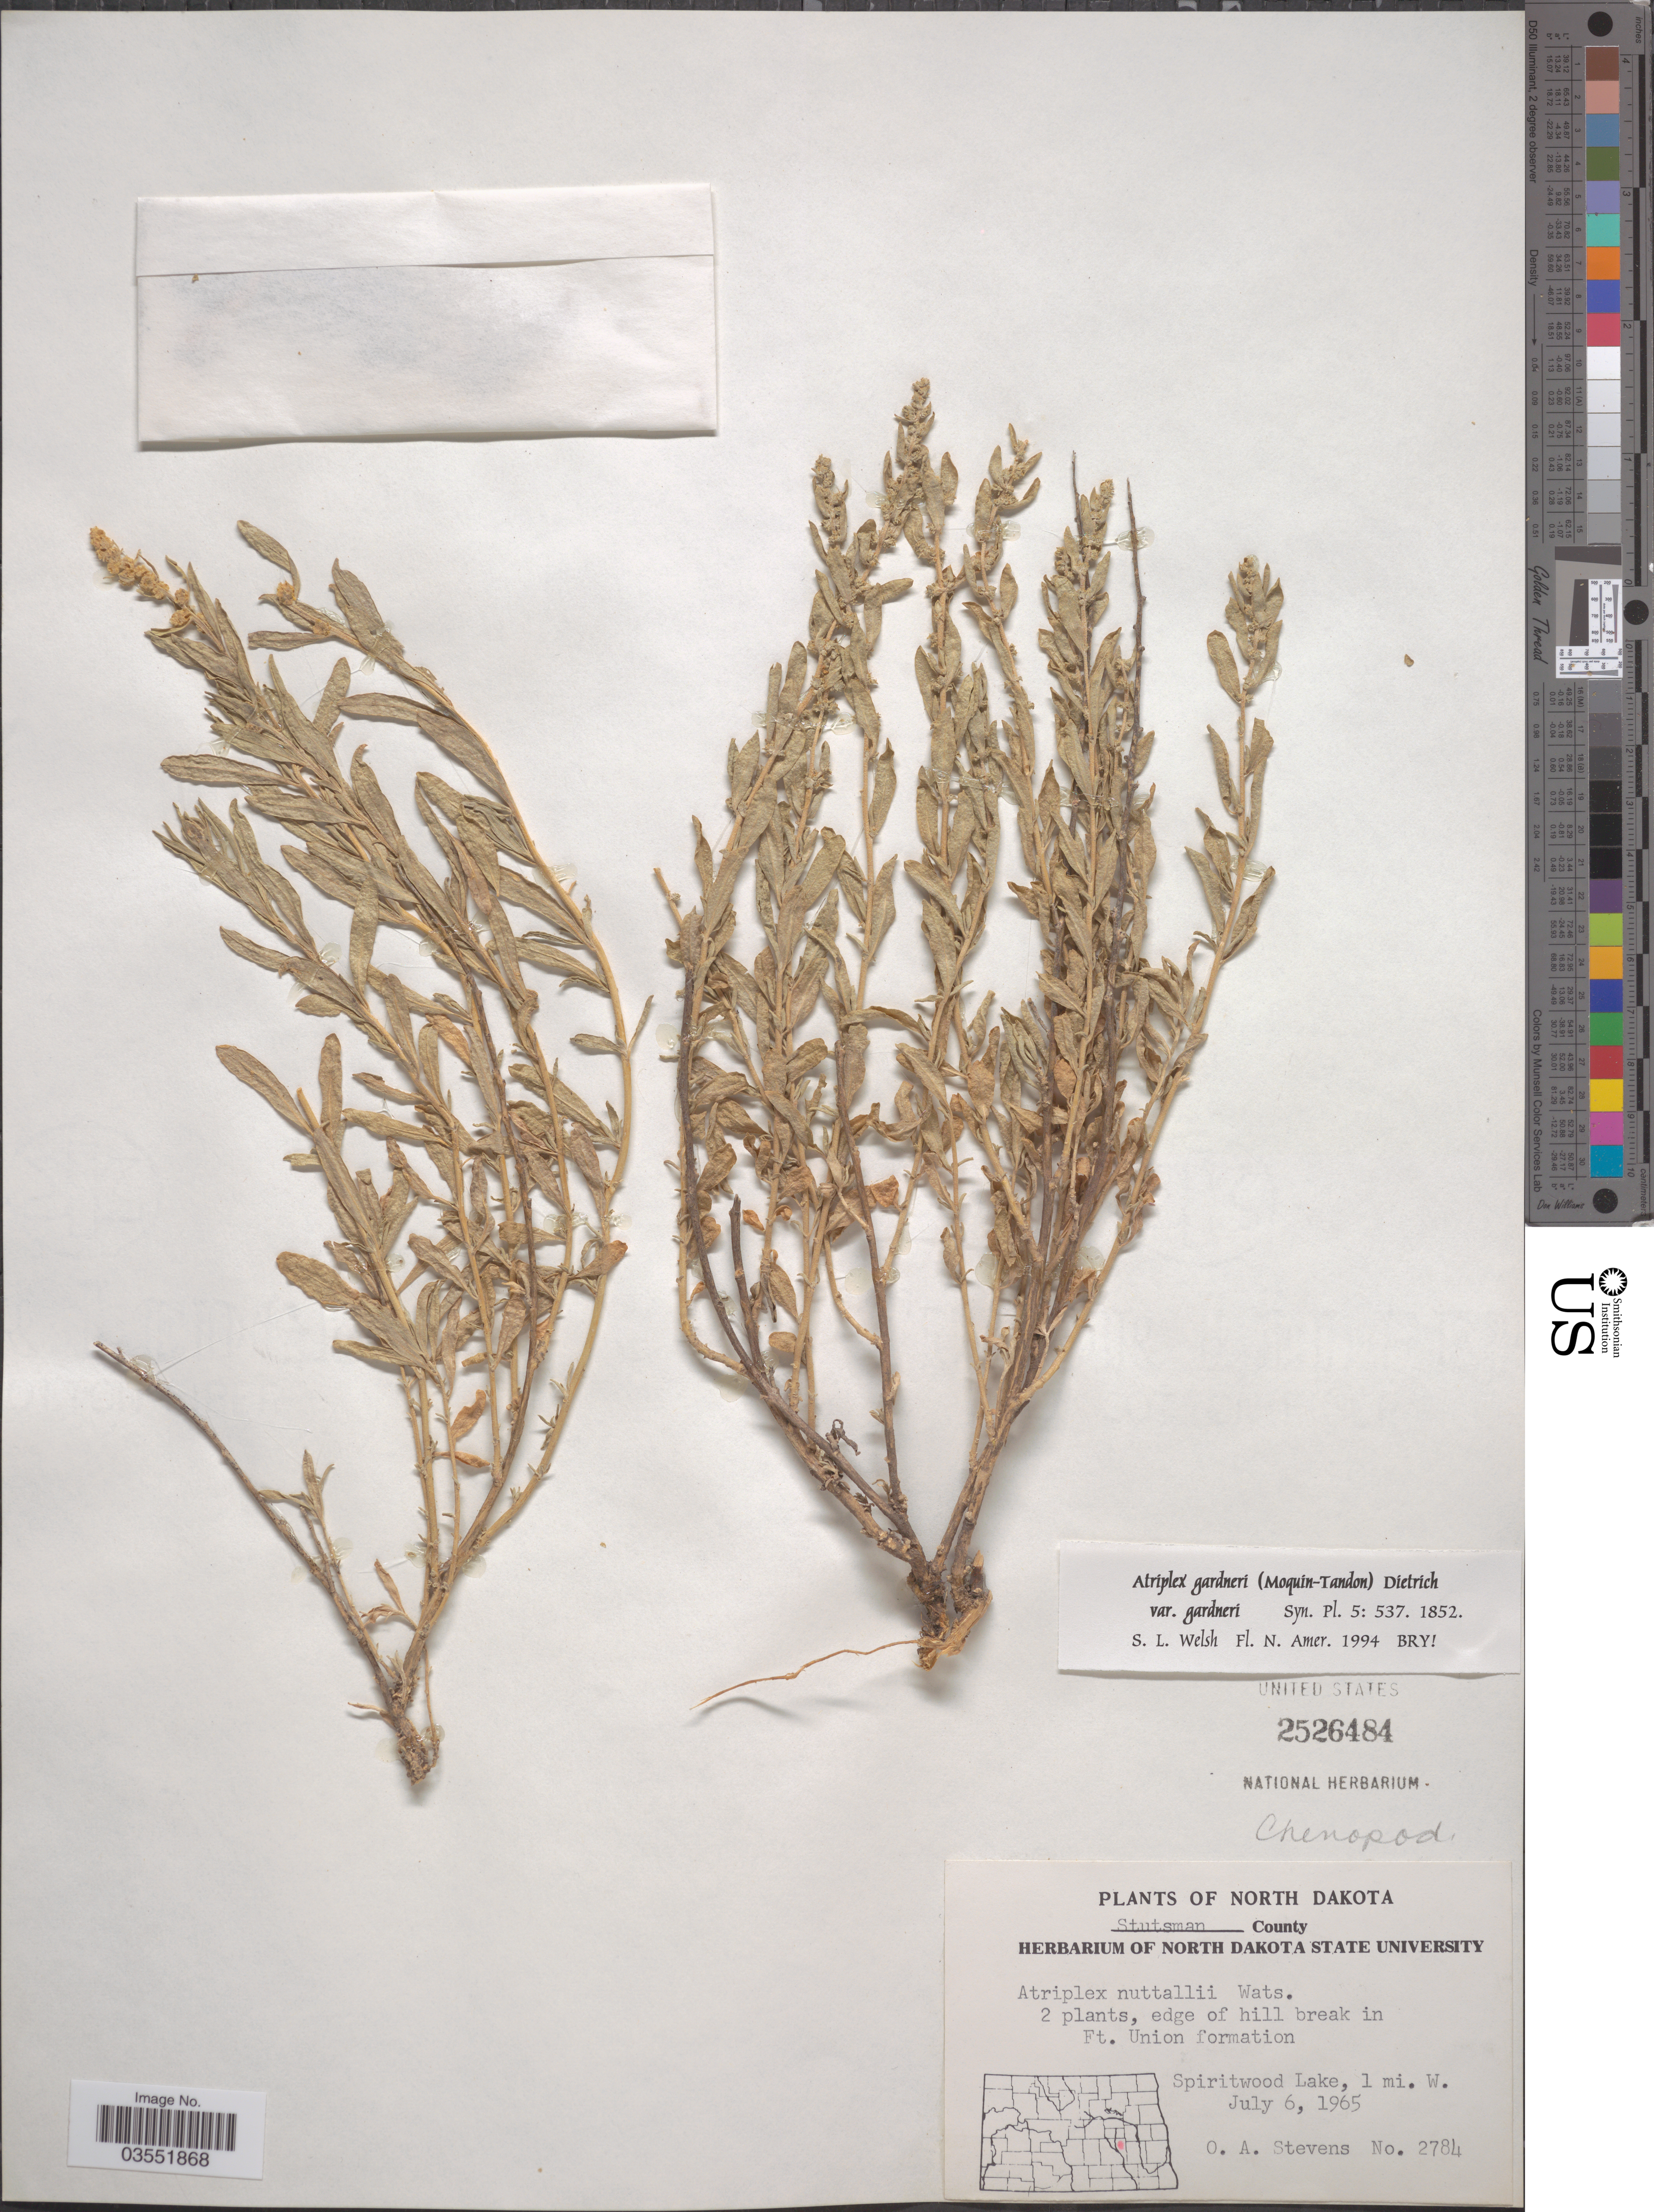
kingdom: Plantae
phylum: Tracheophyta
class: Magnoliopsida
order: Caryophyllales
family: Amaranthaceae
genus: Atriplex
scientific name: Atriplex gardneri var. gardneri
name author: (Moq.) D. Dietr.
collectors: O. A. Stevens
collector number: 2784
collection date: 1965-07-06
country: United States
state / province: North Dakota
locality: Stutsman County. Edge of hill break in Ft. Union formation. Spiritwood Lake, 1 mi. W.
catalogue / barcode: US 2526484